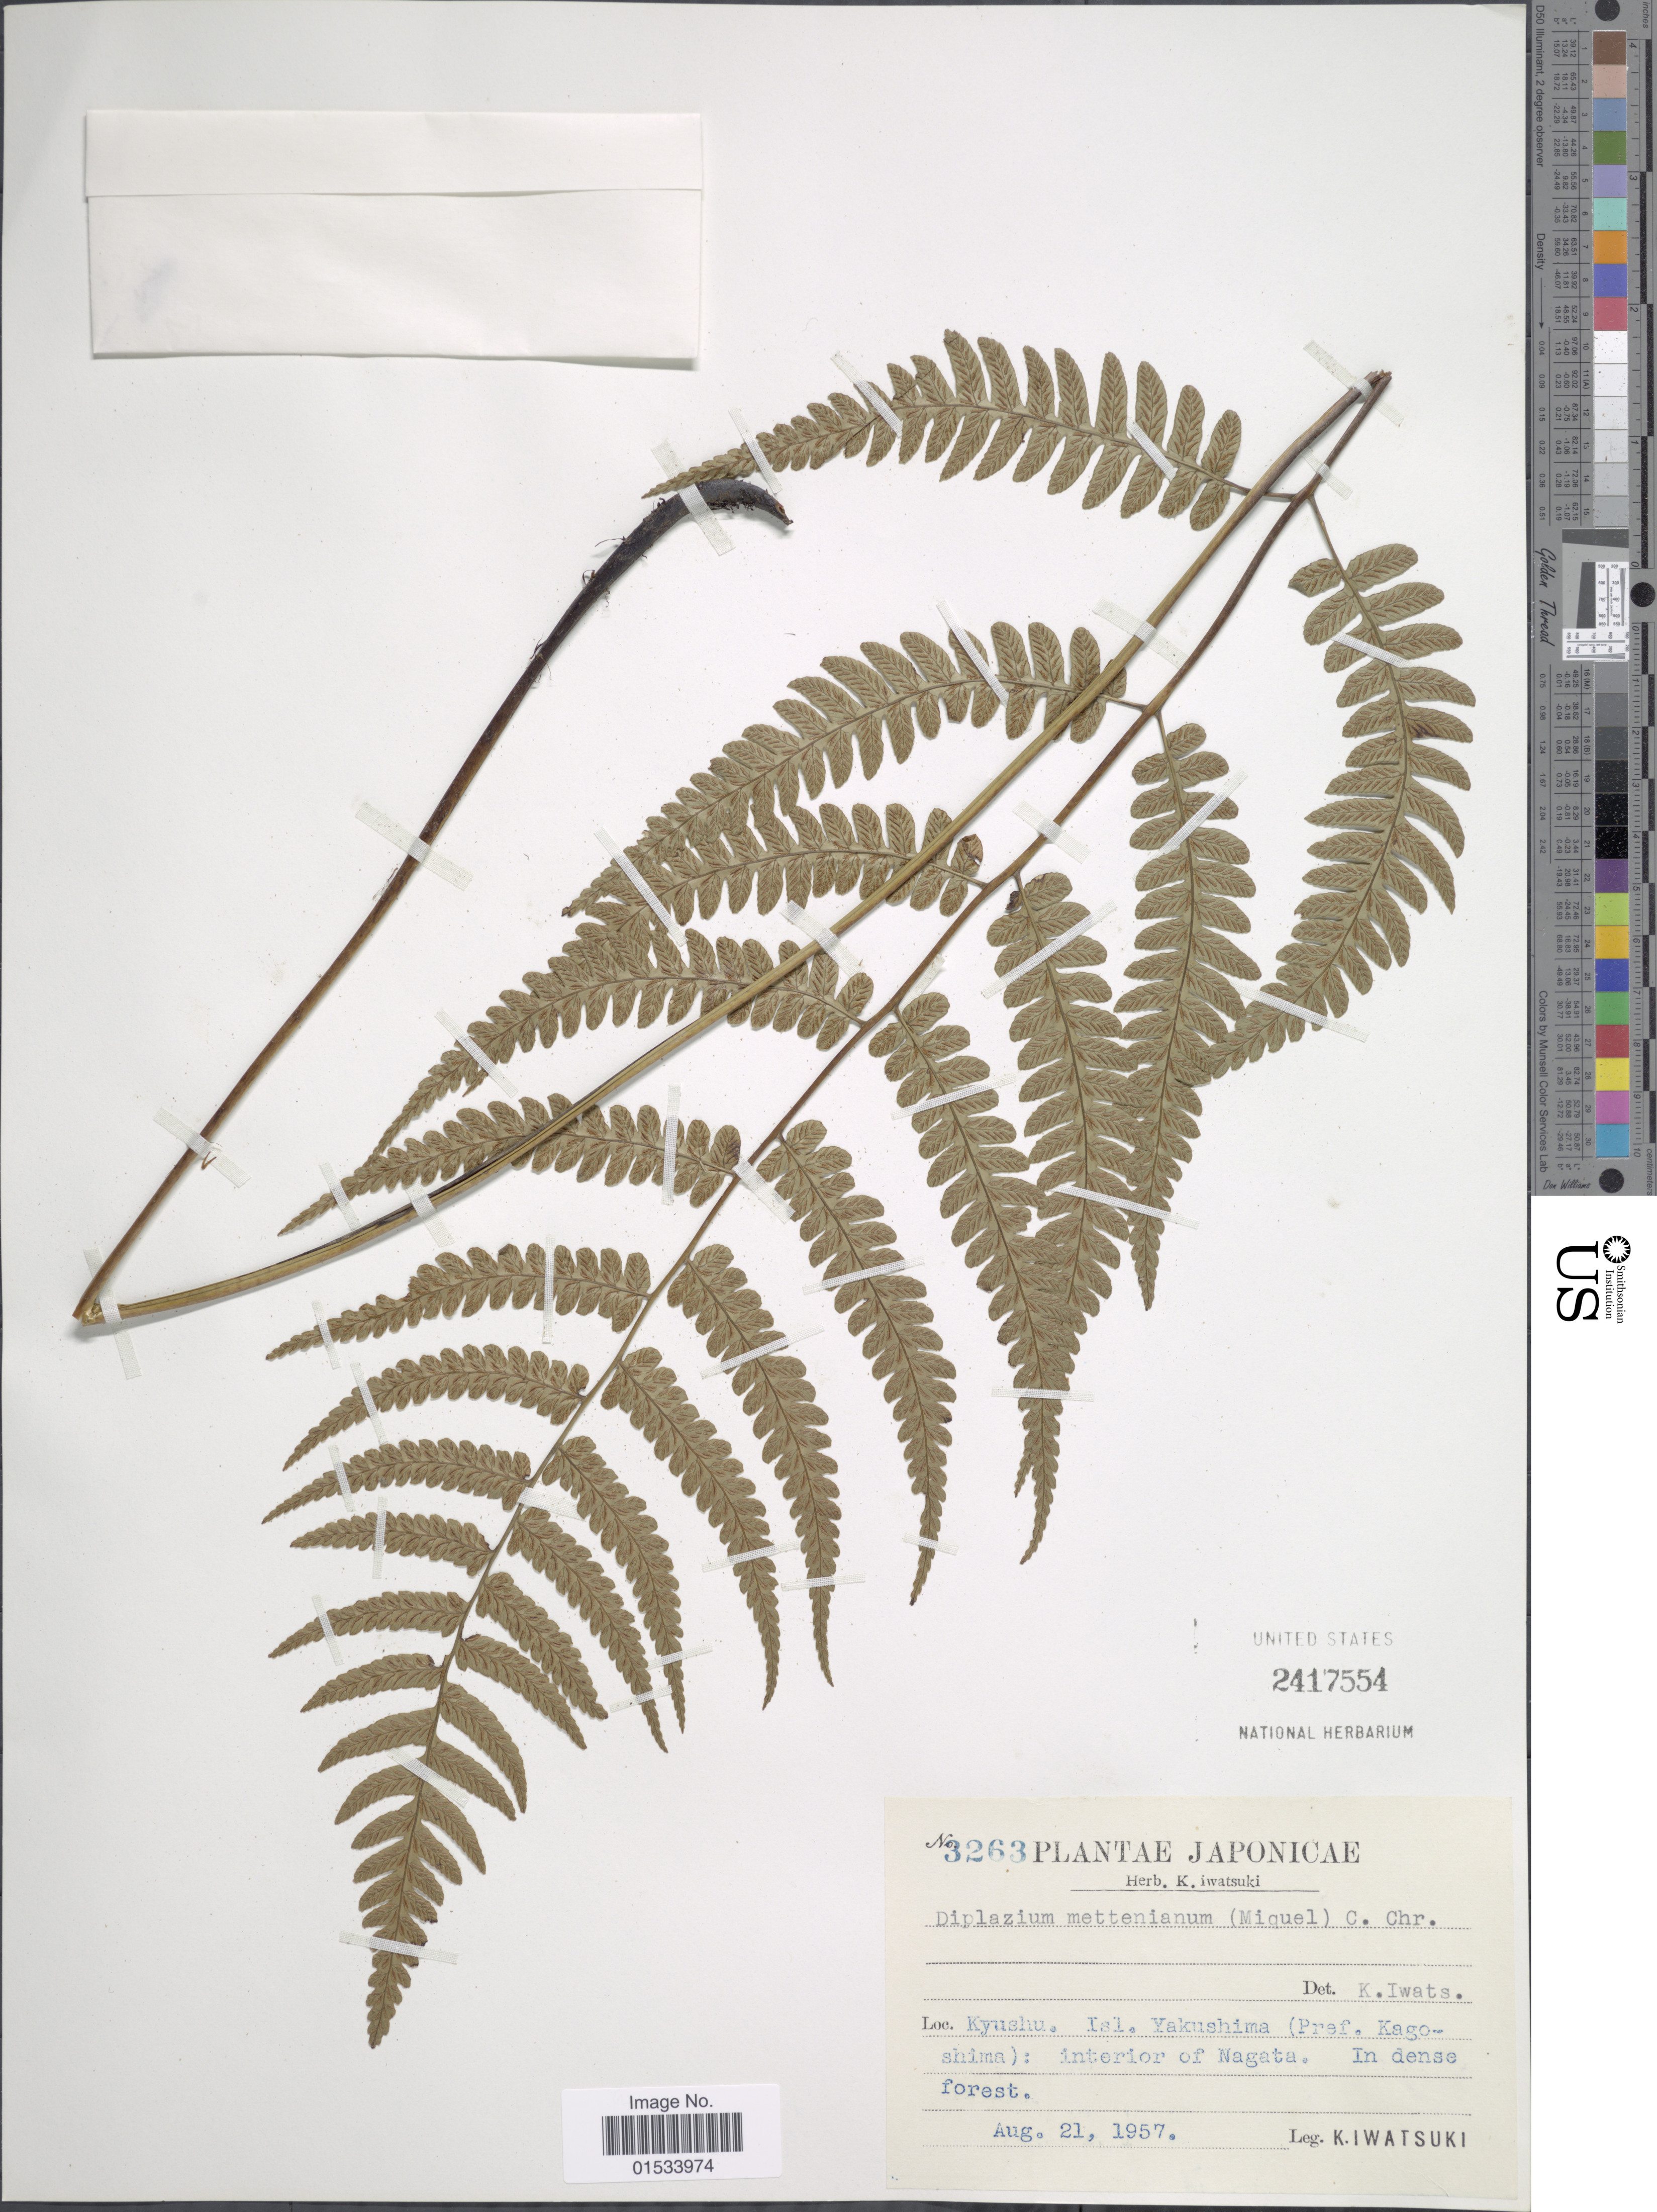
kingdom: Plantae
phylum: Tracheophyta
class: Polypodiopsida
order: Polypodiales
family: Athyriaceae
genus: Diplazium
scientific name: Diplazium mettenianum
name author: (Miq.) C. Chr.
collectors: K. Iwatsuki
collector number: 3263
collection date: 1957-08-21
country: Japan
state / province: Kagosima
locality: Kyushu. Isl. Yakushima: interior of Nagata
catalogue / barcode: US 2417554